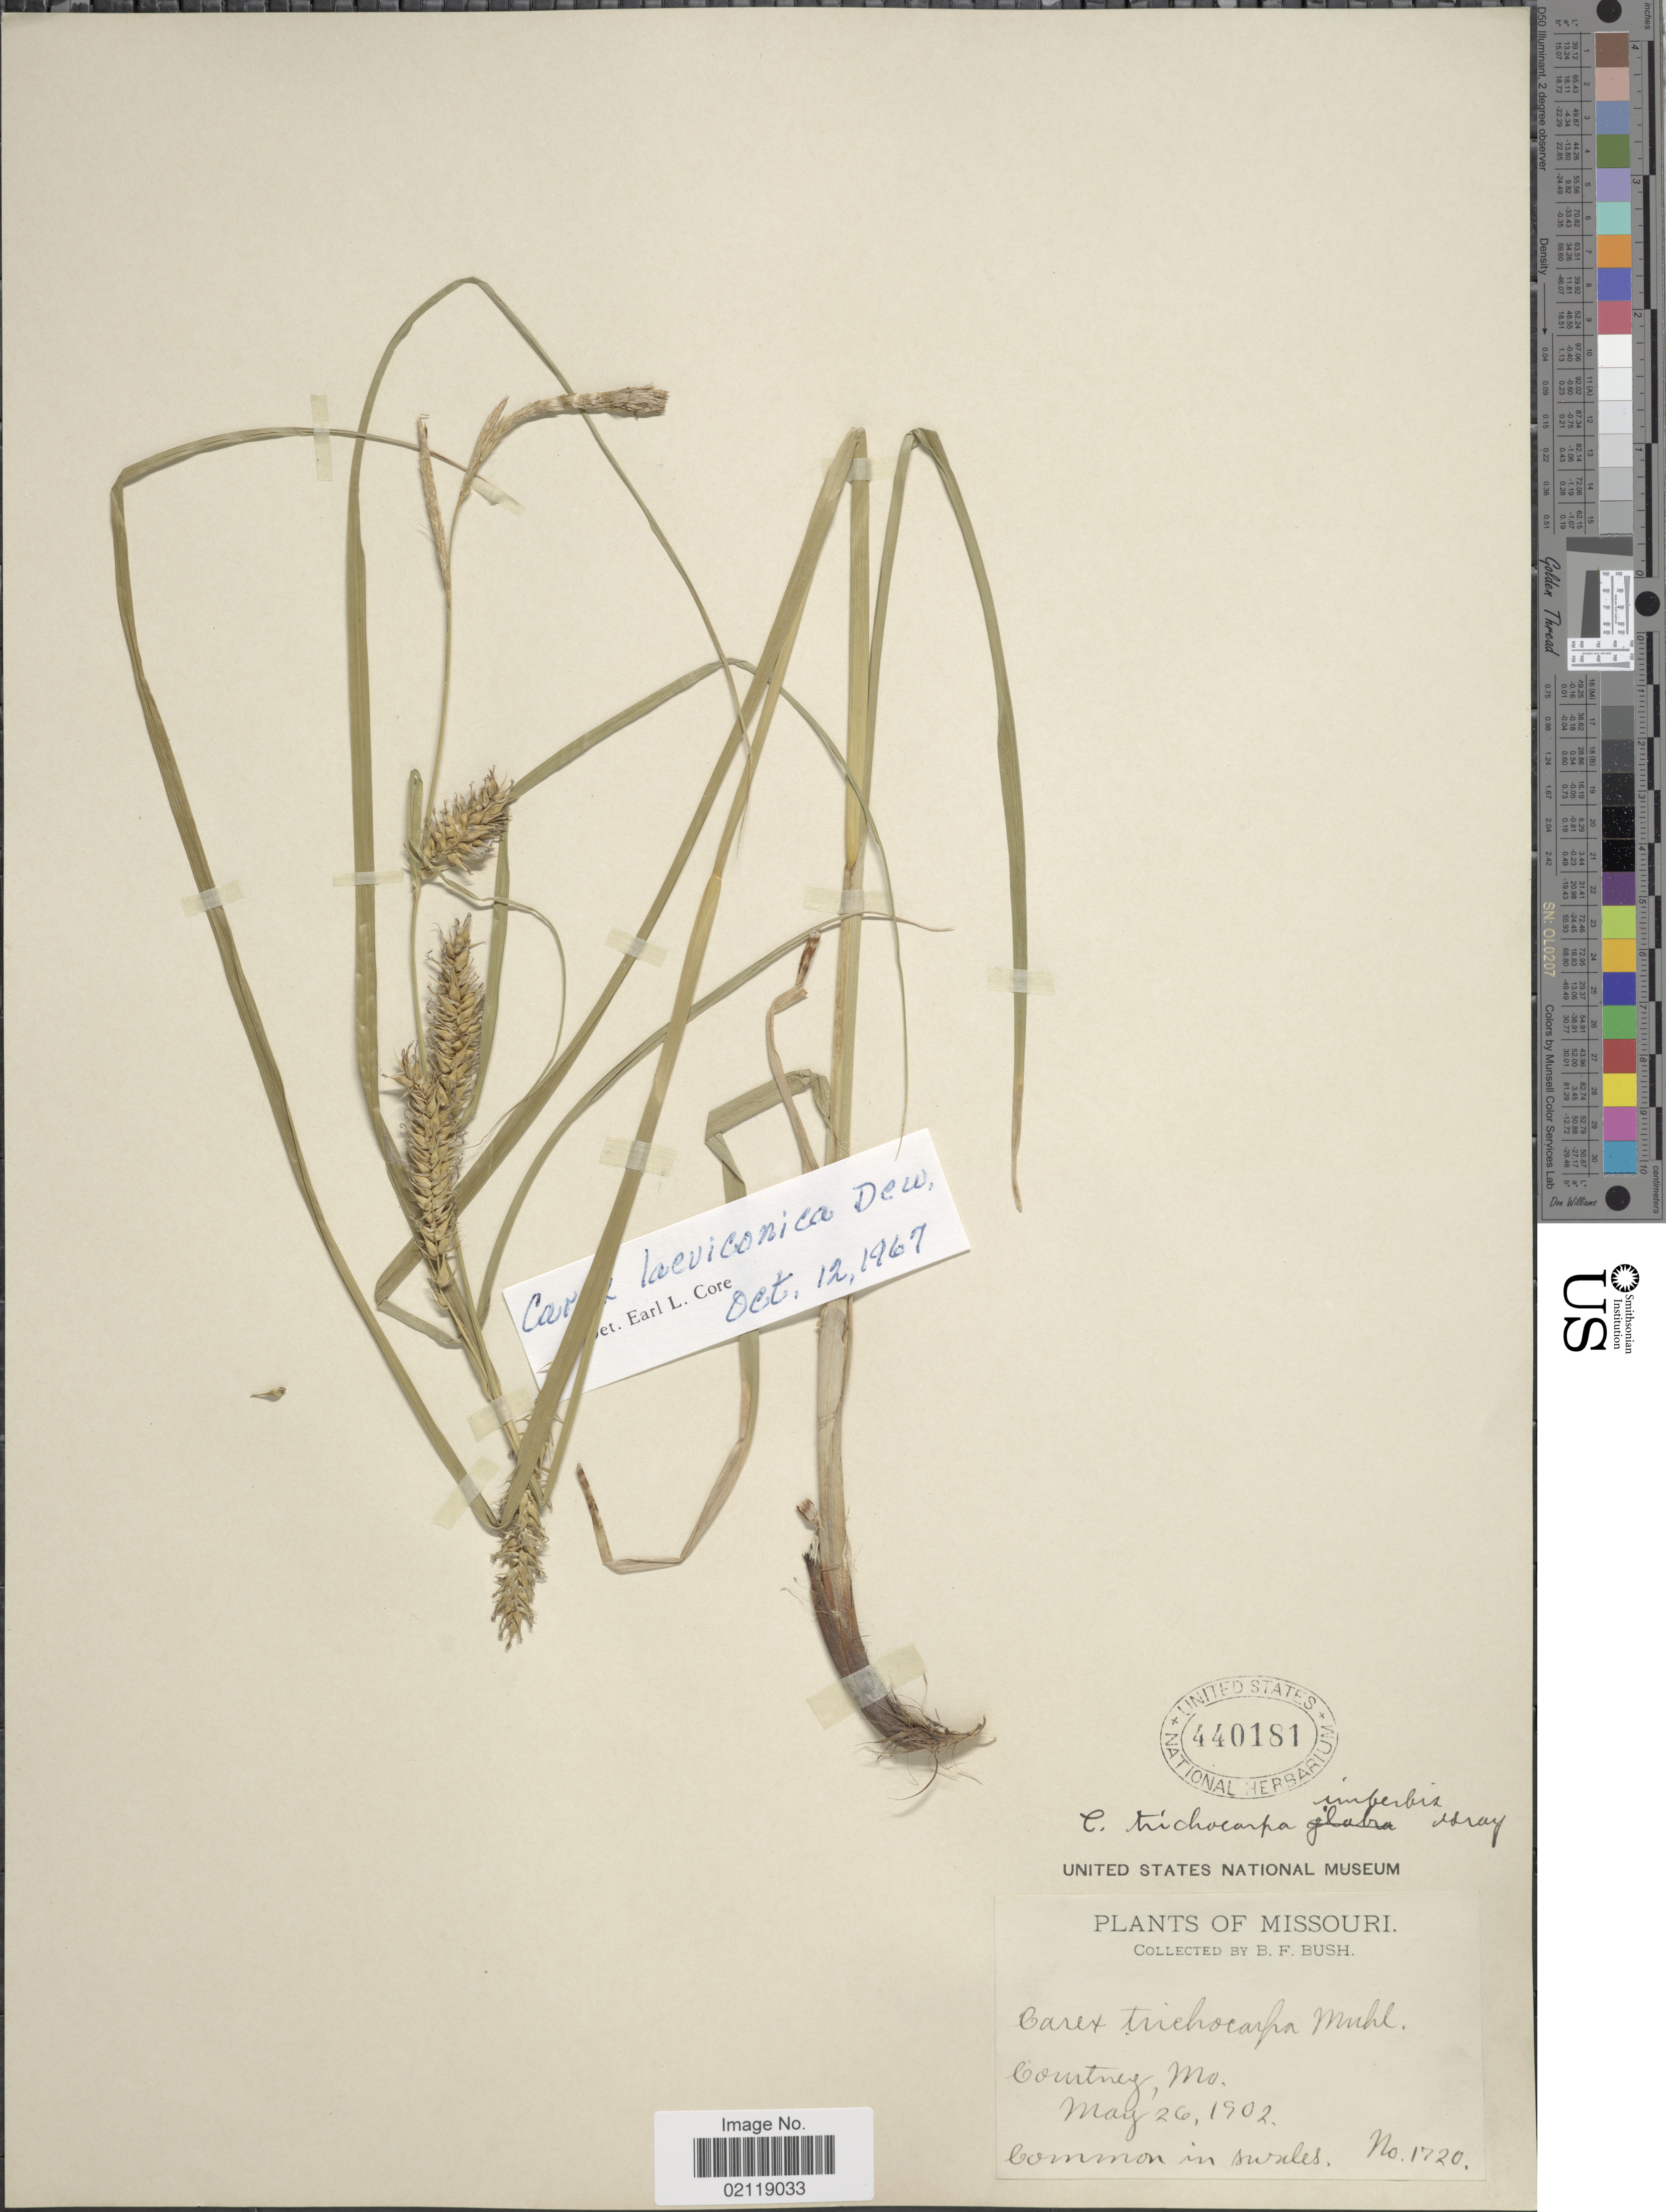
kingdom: Plantae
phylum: Tracheophyta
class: Liliopsida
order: Poales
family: Cyperaceae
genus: Carex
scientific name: Carex laeviconica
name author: Dewey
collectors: B. F. Bush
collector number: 1720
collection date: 1902-05-26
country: United States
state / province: Missouri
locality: Courtney, Mo.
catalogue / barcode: US 440181